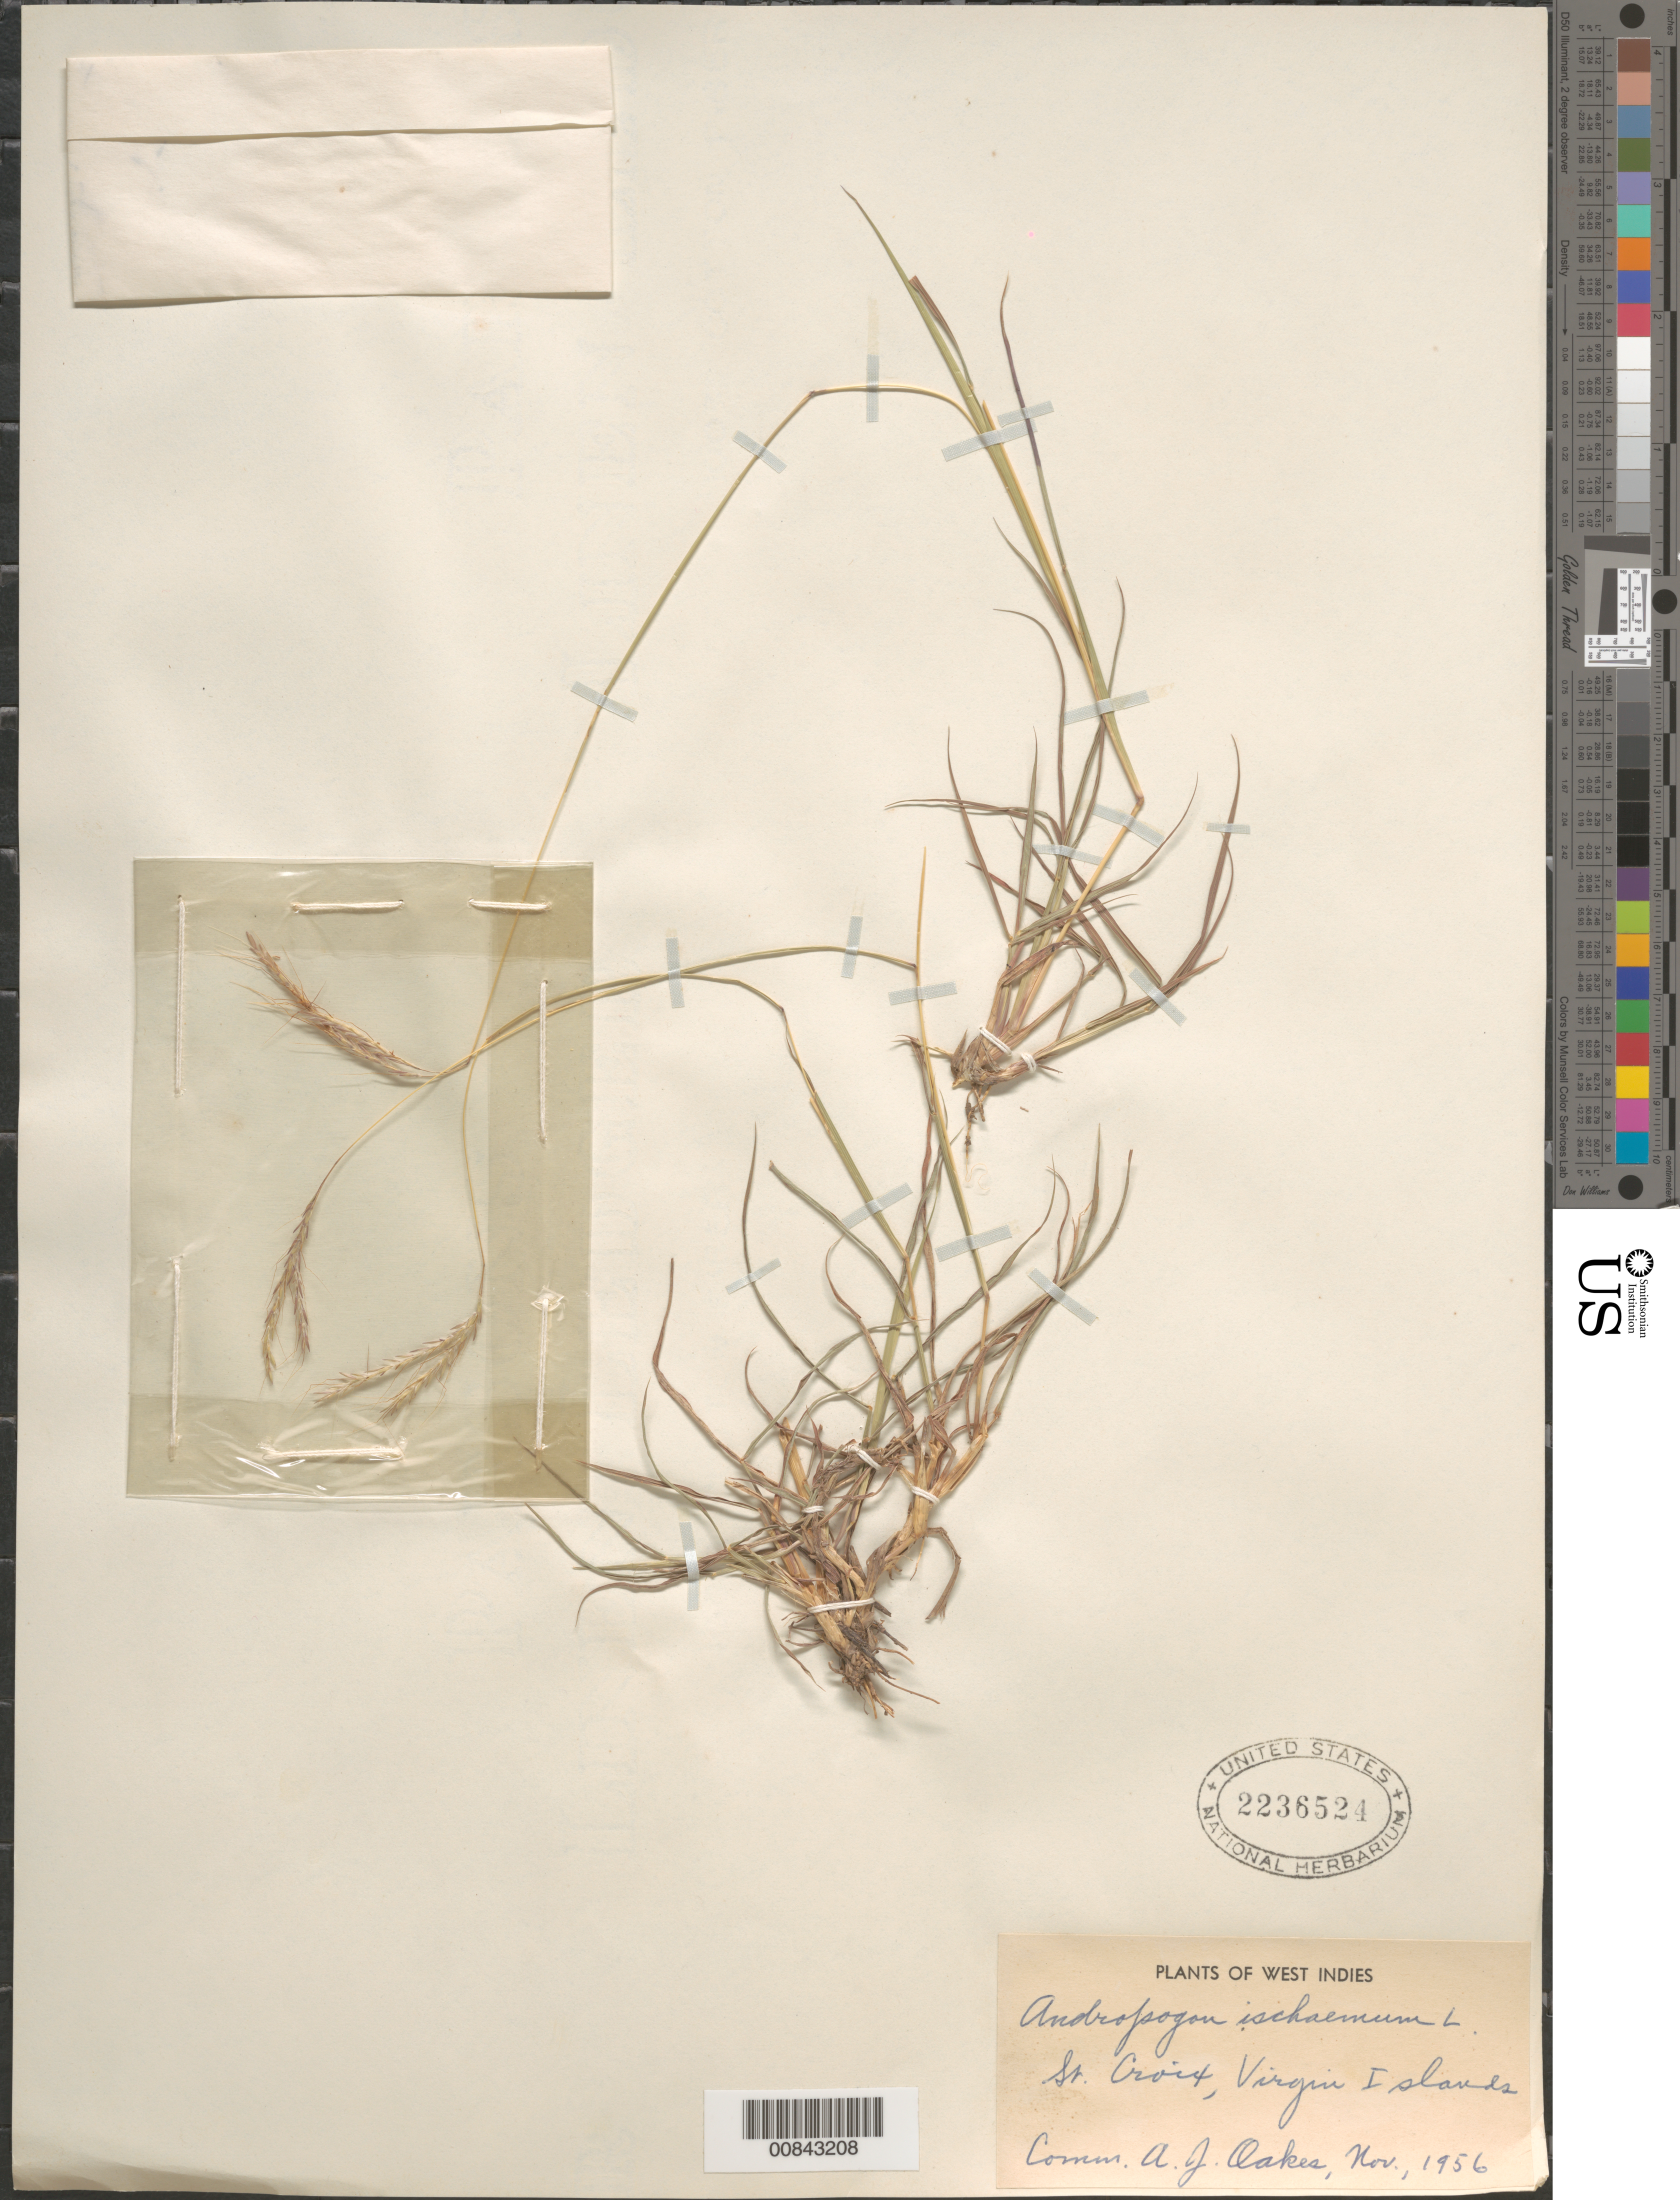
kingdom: Plantae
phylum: Tracheophyta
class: Liliopsida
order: Poales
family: Poaceae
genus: Bothriochloa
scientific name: Bothriochloa ischaemum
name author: (L.) Keng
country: U.S. Virgin Islands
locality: West Indies. St. Croix, Virgin Islands.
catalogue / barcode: US 2236524